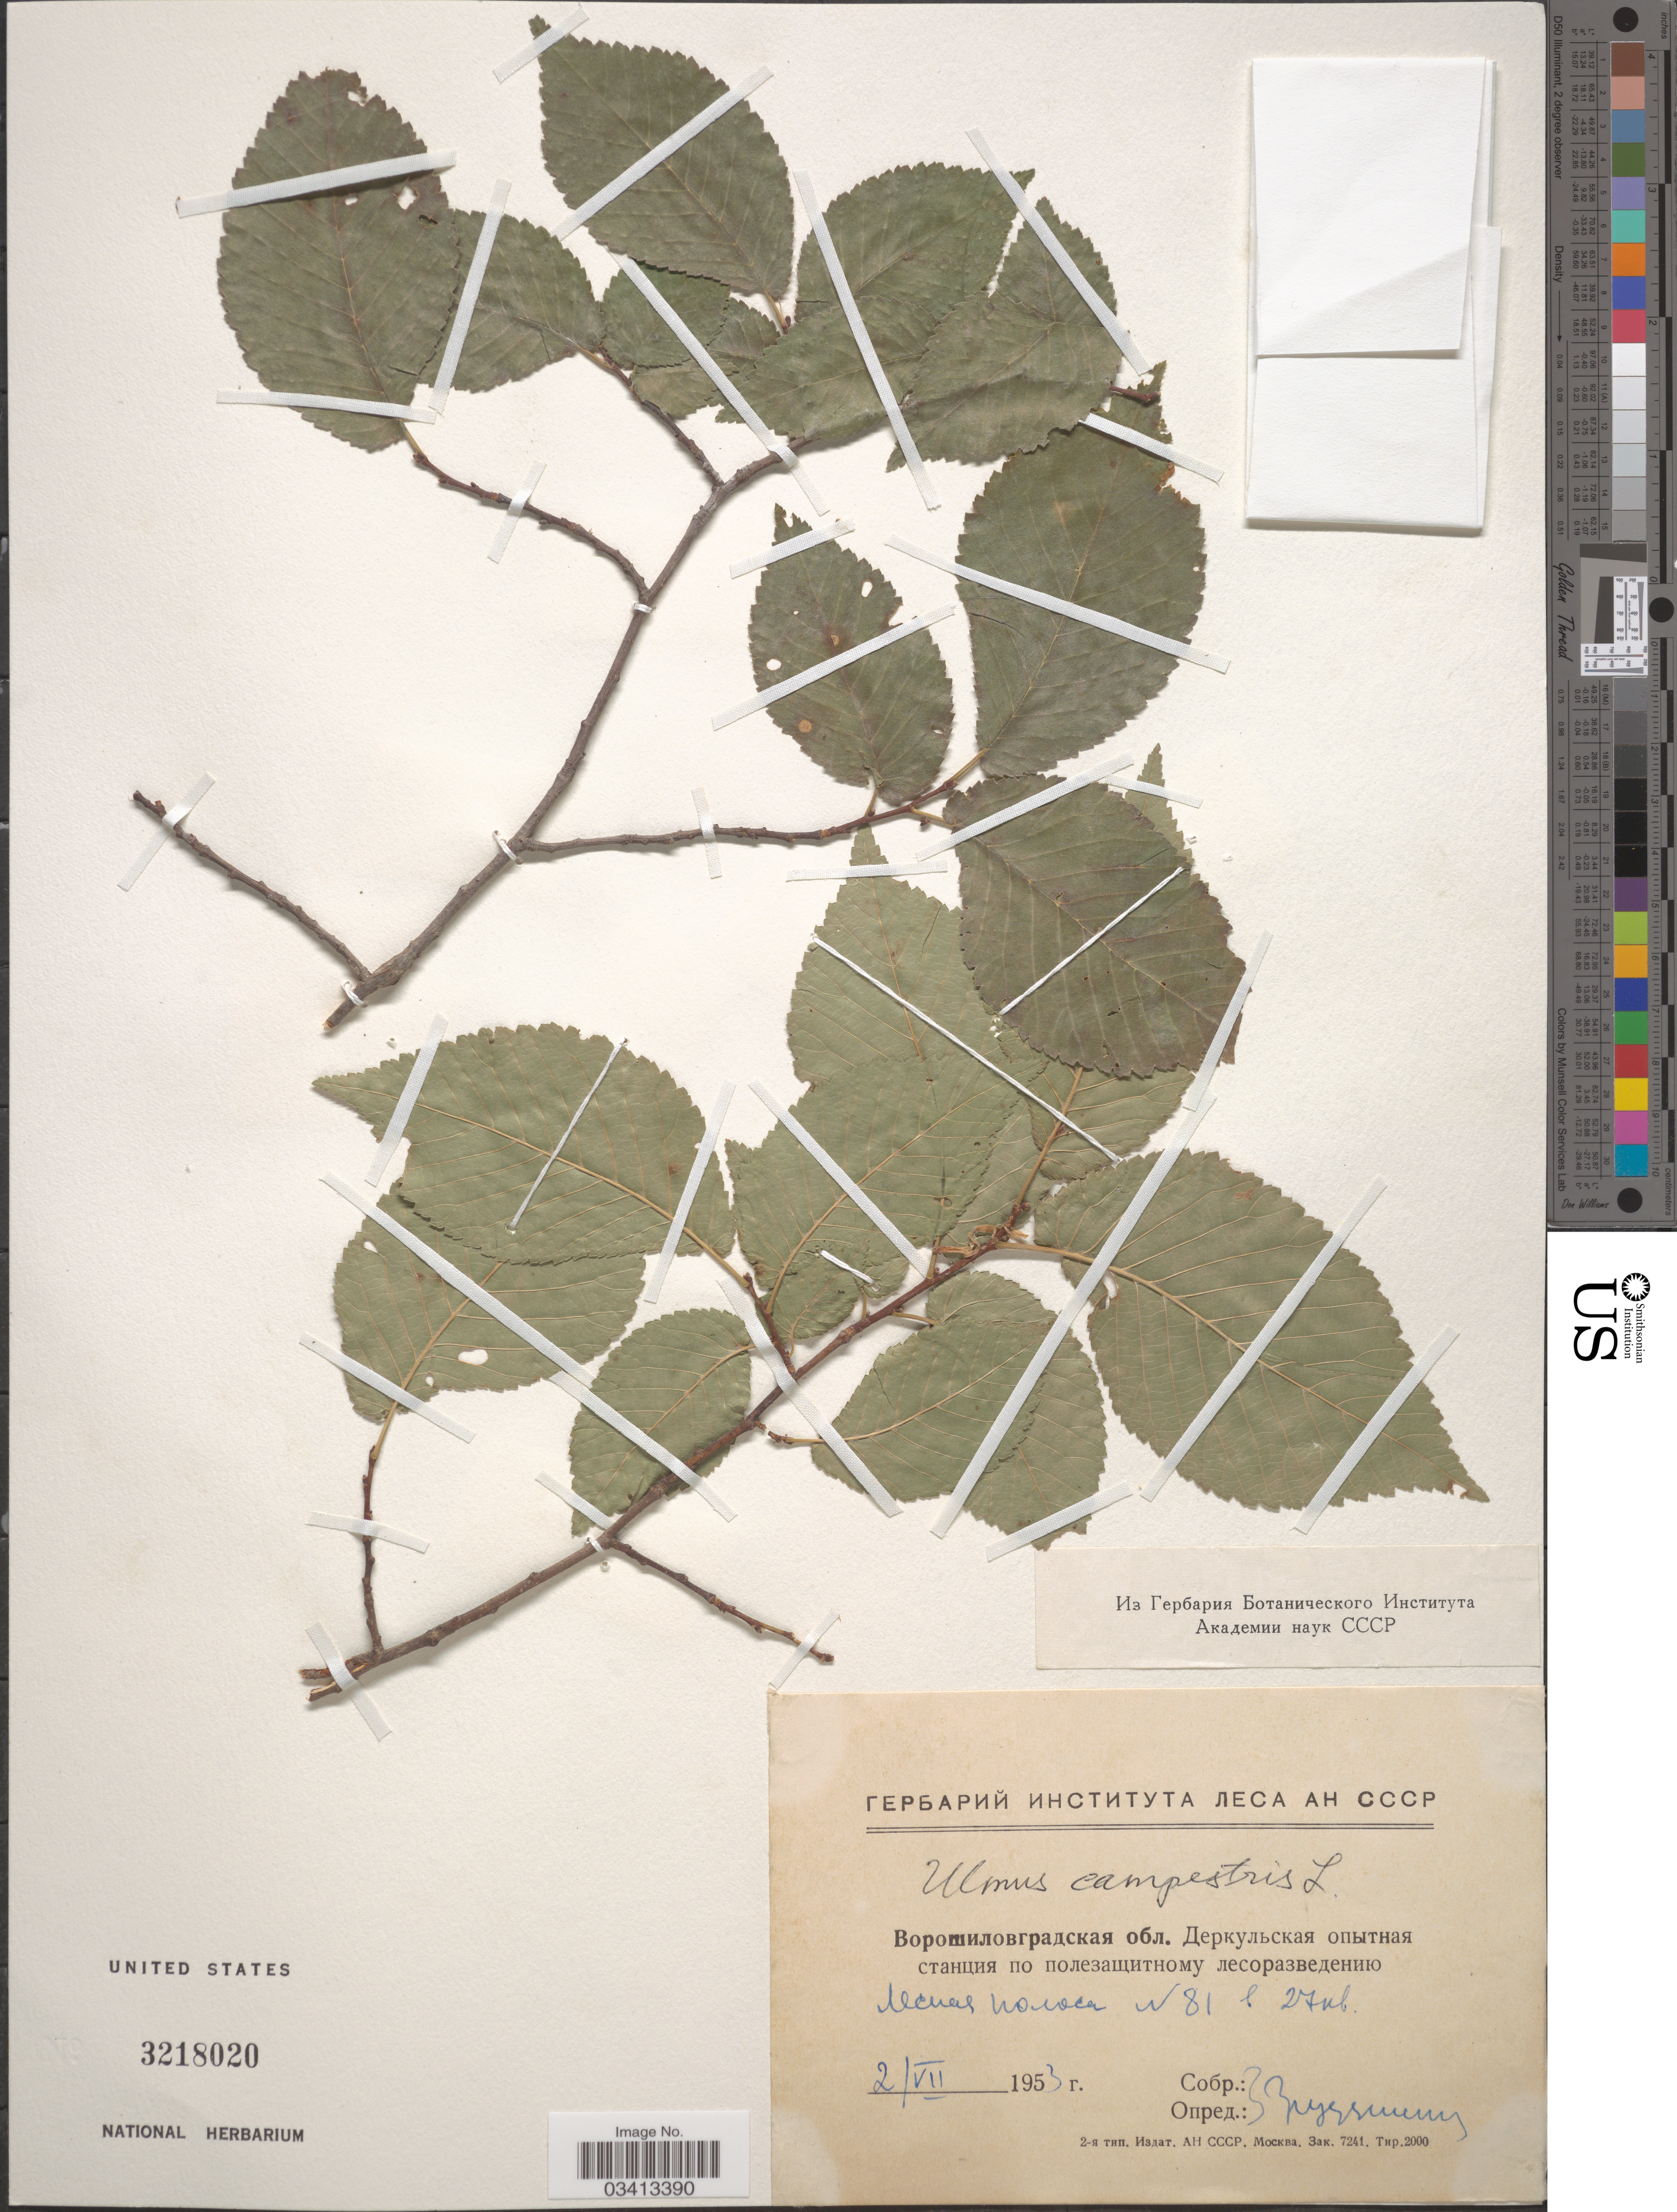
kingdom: Plantae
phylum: Tracheophyta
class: Magnoliopsida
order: Rosales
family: Ulmaceae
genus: Ulmus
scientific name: Ulmus glabra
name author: Huds.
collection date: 1953-07-02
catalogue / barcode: US 3218020